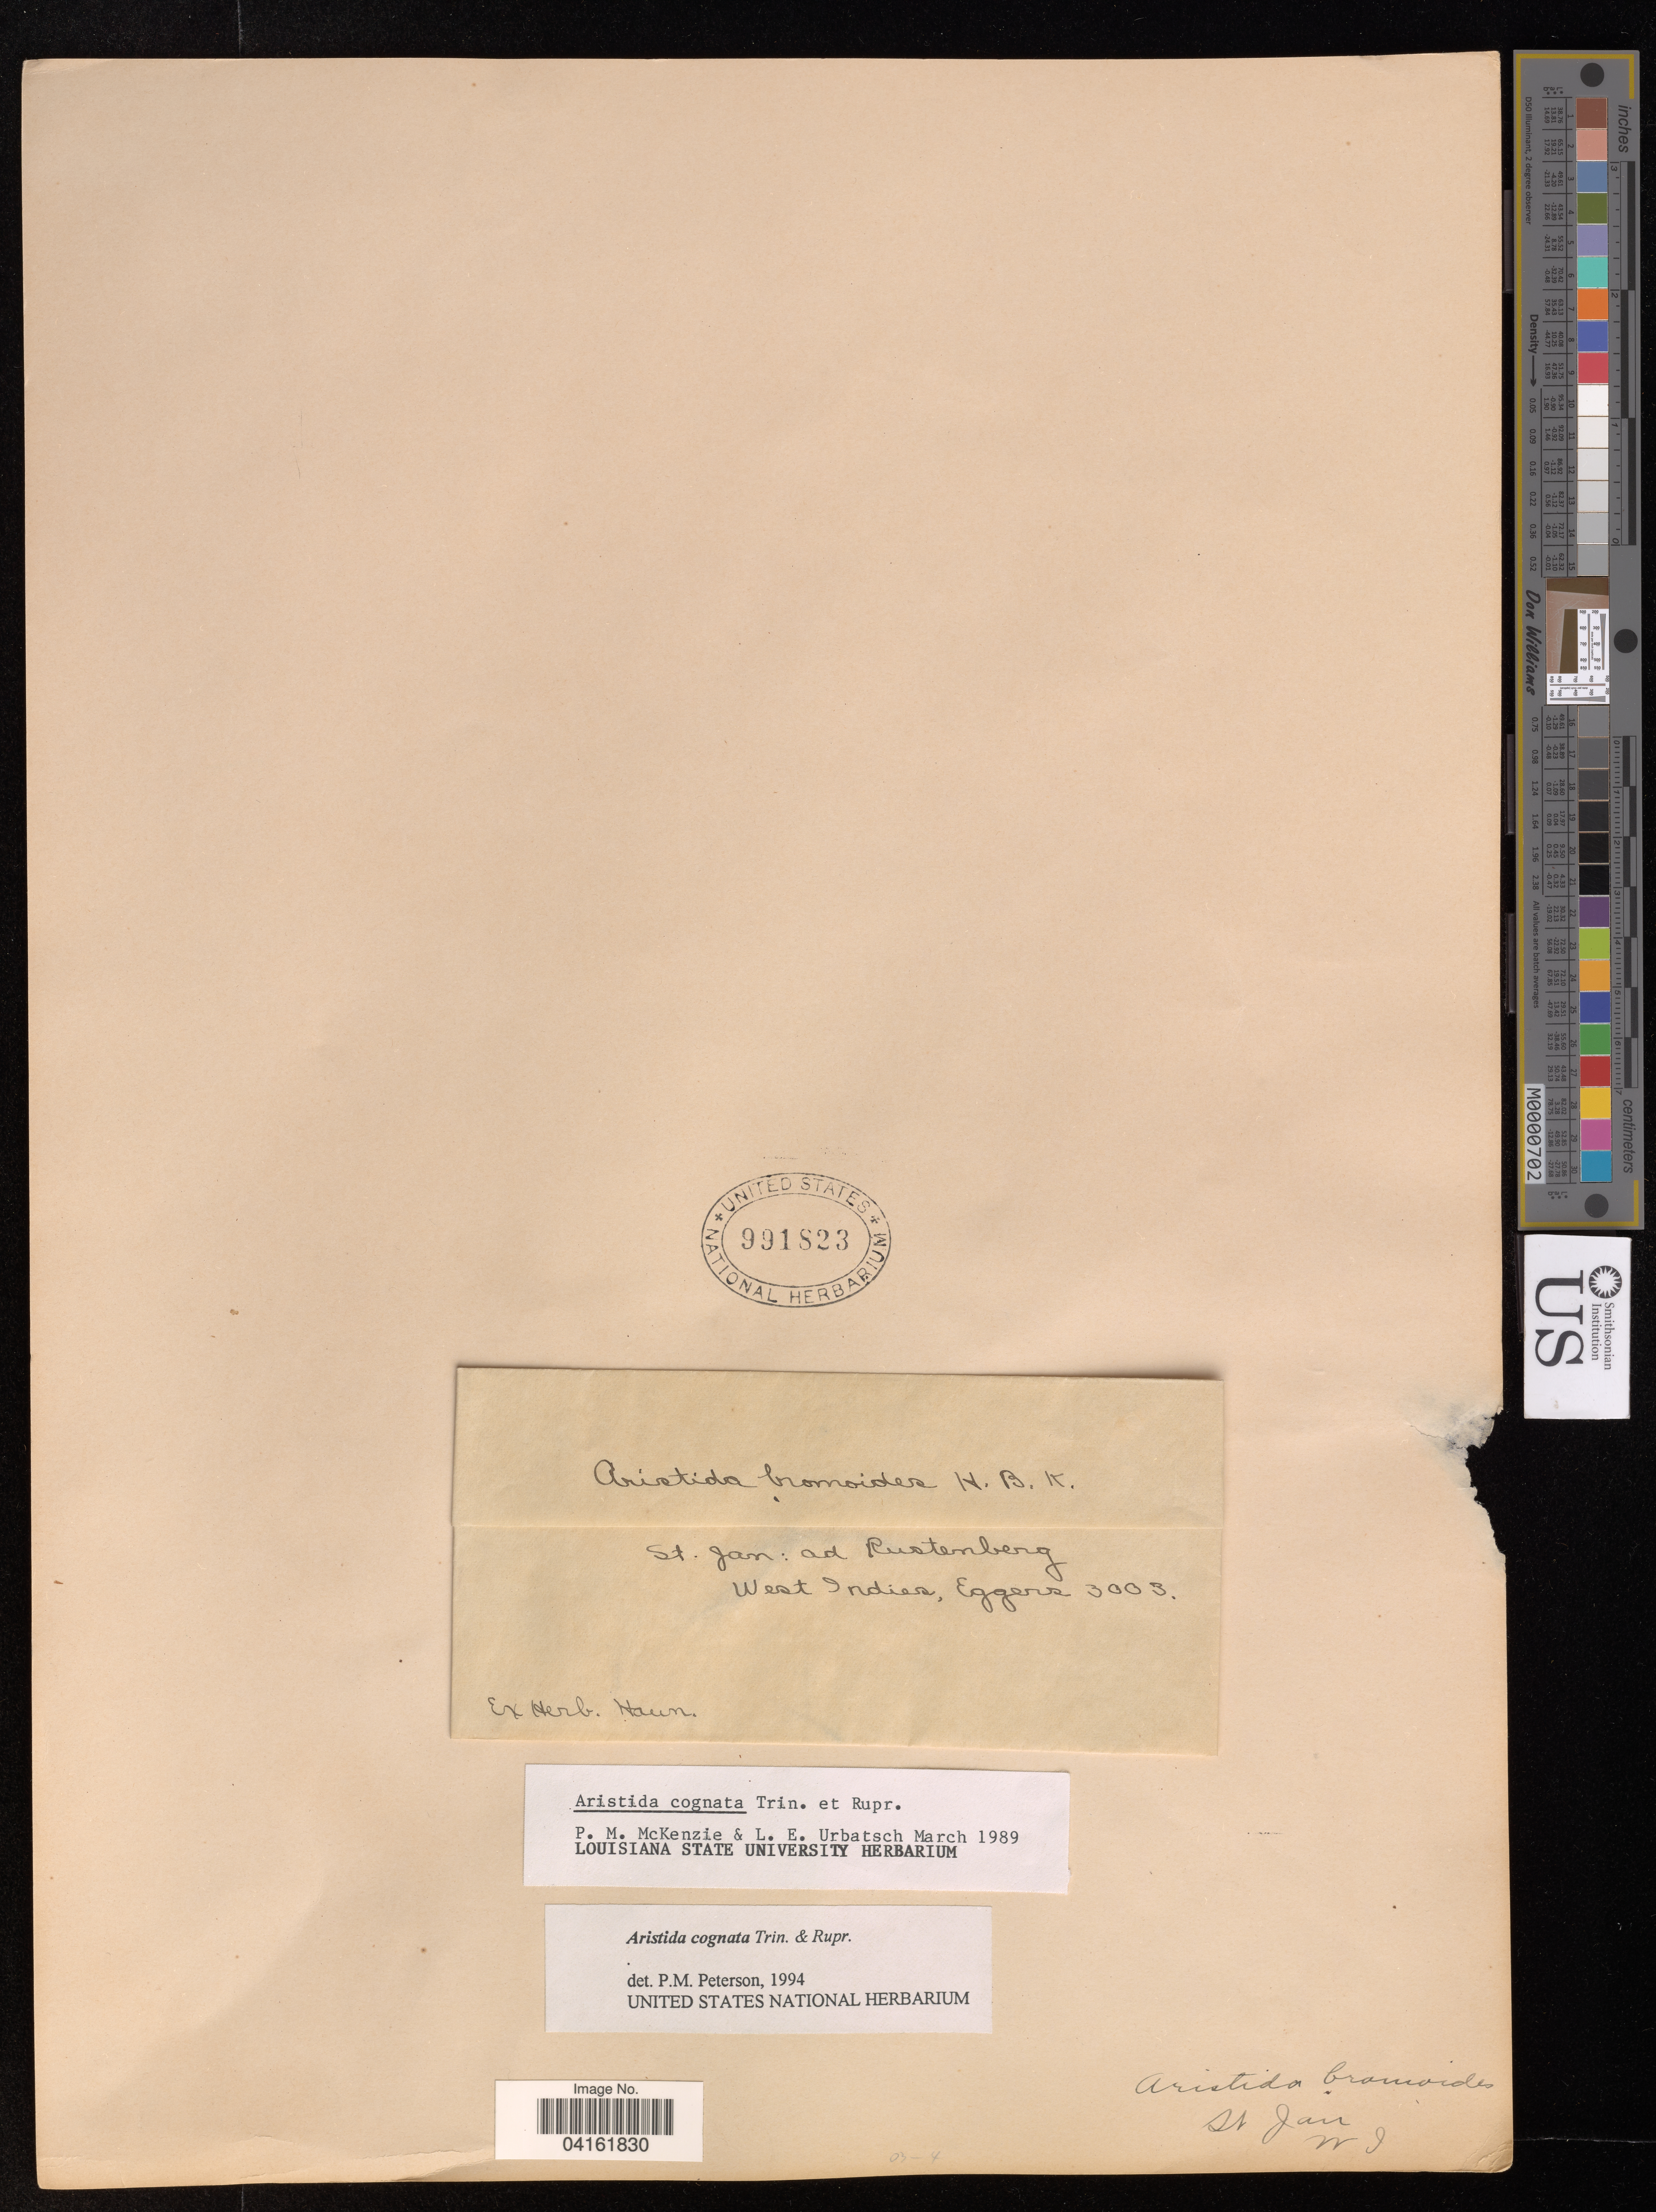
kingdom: Plantae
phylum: Tracheophyta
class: Liliopsida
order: Poales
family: Poaceae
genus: Aristida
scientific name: Aristida bromoides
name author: Kunth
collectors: -. Eggers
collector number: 3003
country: U.S. Virgin Islands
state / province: St. John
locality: St. Jan: ad Rustenberg, West Indies.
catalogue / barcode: US 991823